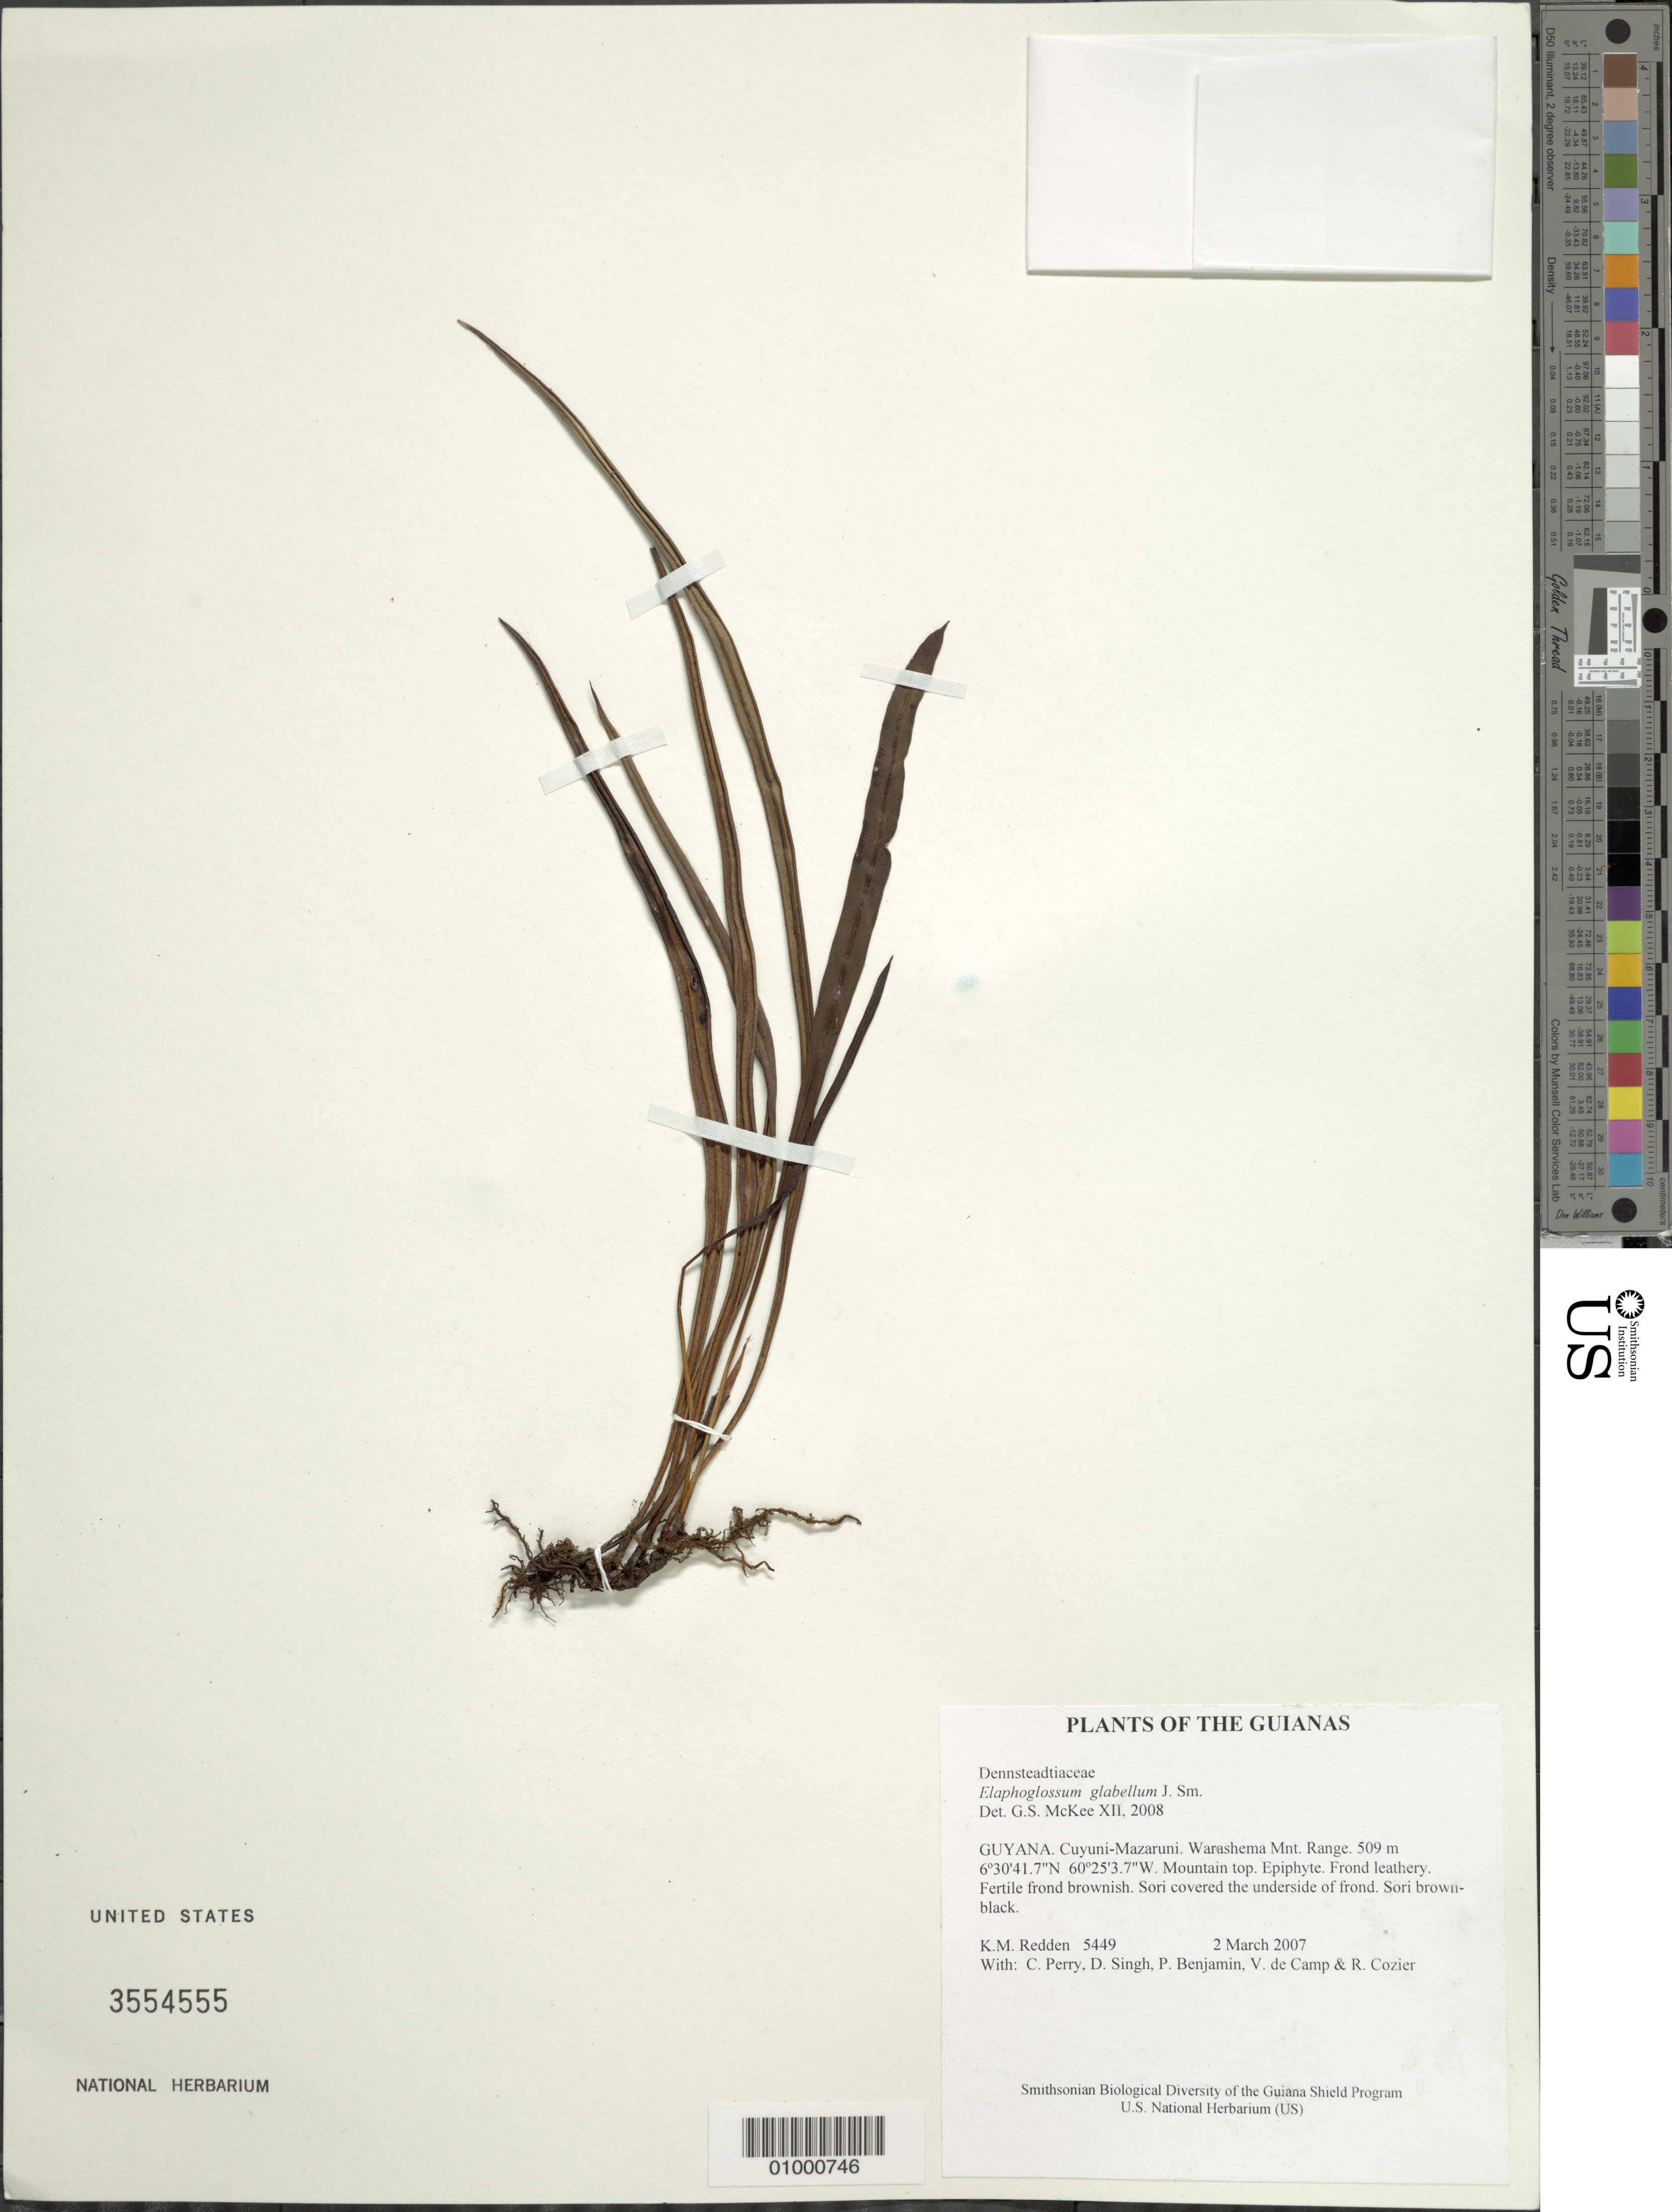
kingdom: Plantae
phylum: Tracheophyta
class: Polypodiopsida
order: Polypodiales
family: Dryopteridaceae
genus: Elaphoglossum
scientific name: Elaphoglossum glabellum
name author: J. Sm.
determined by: McKee, G. S., (US), NMNH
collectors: K. M. Redden, C. Perry, D. Singh, P. Benjamin, V. De Camp & R. Cozier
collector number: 5449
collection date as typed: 2 March 2007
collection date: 2007-03-02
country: Guyana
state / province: Cuyuni-Mazaruni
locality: Warashema Mnt. Range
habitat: Mountain top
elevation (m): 509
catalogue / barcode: US 3554555